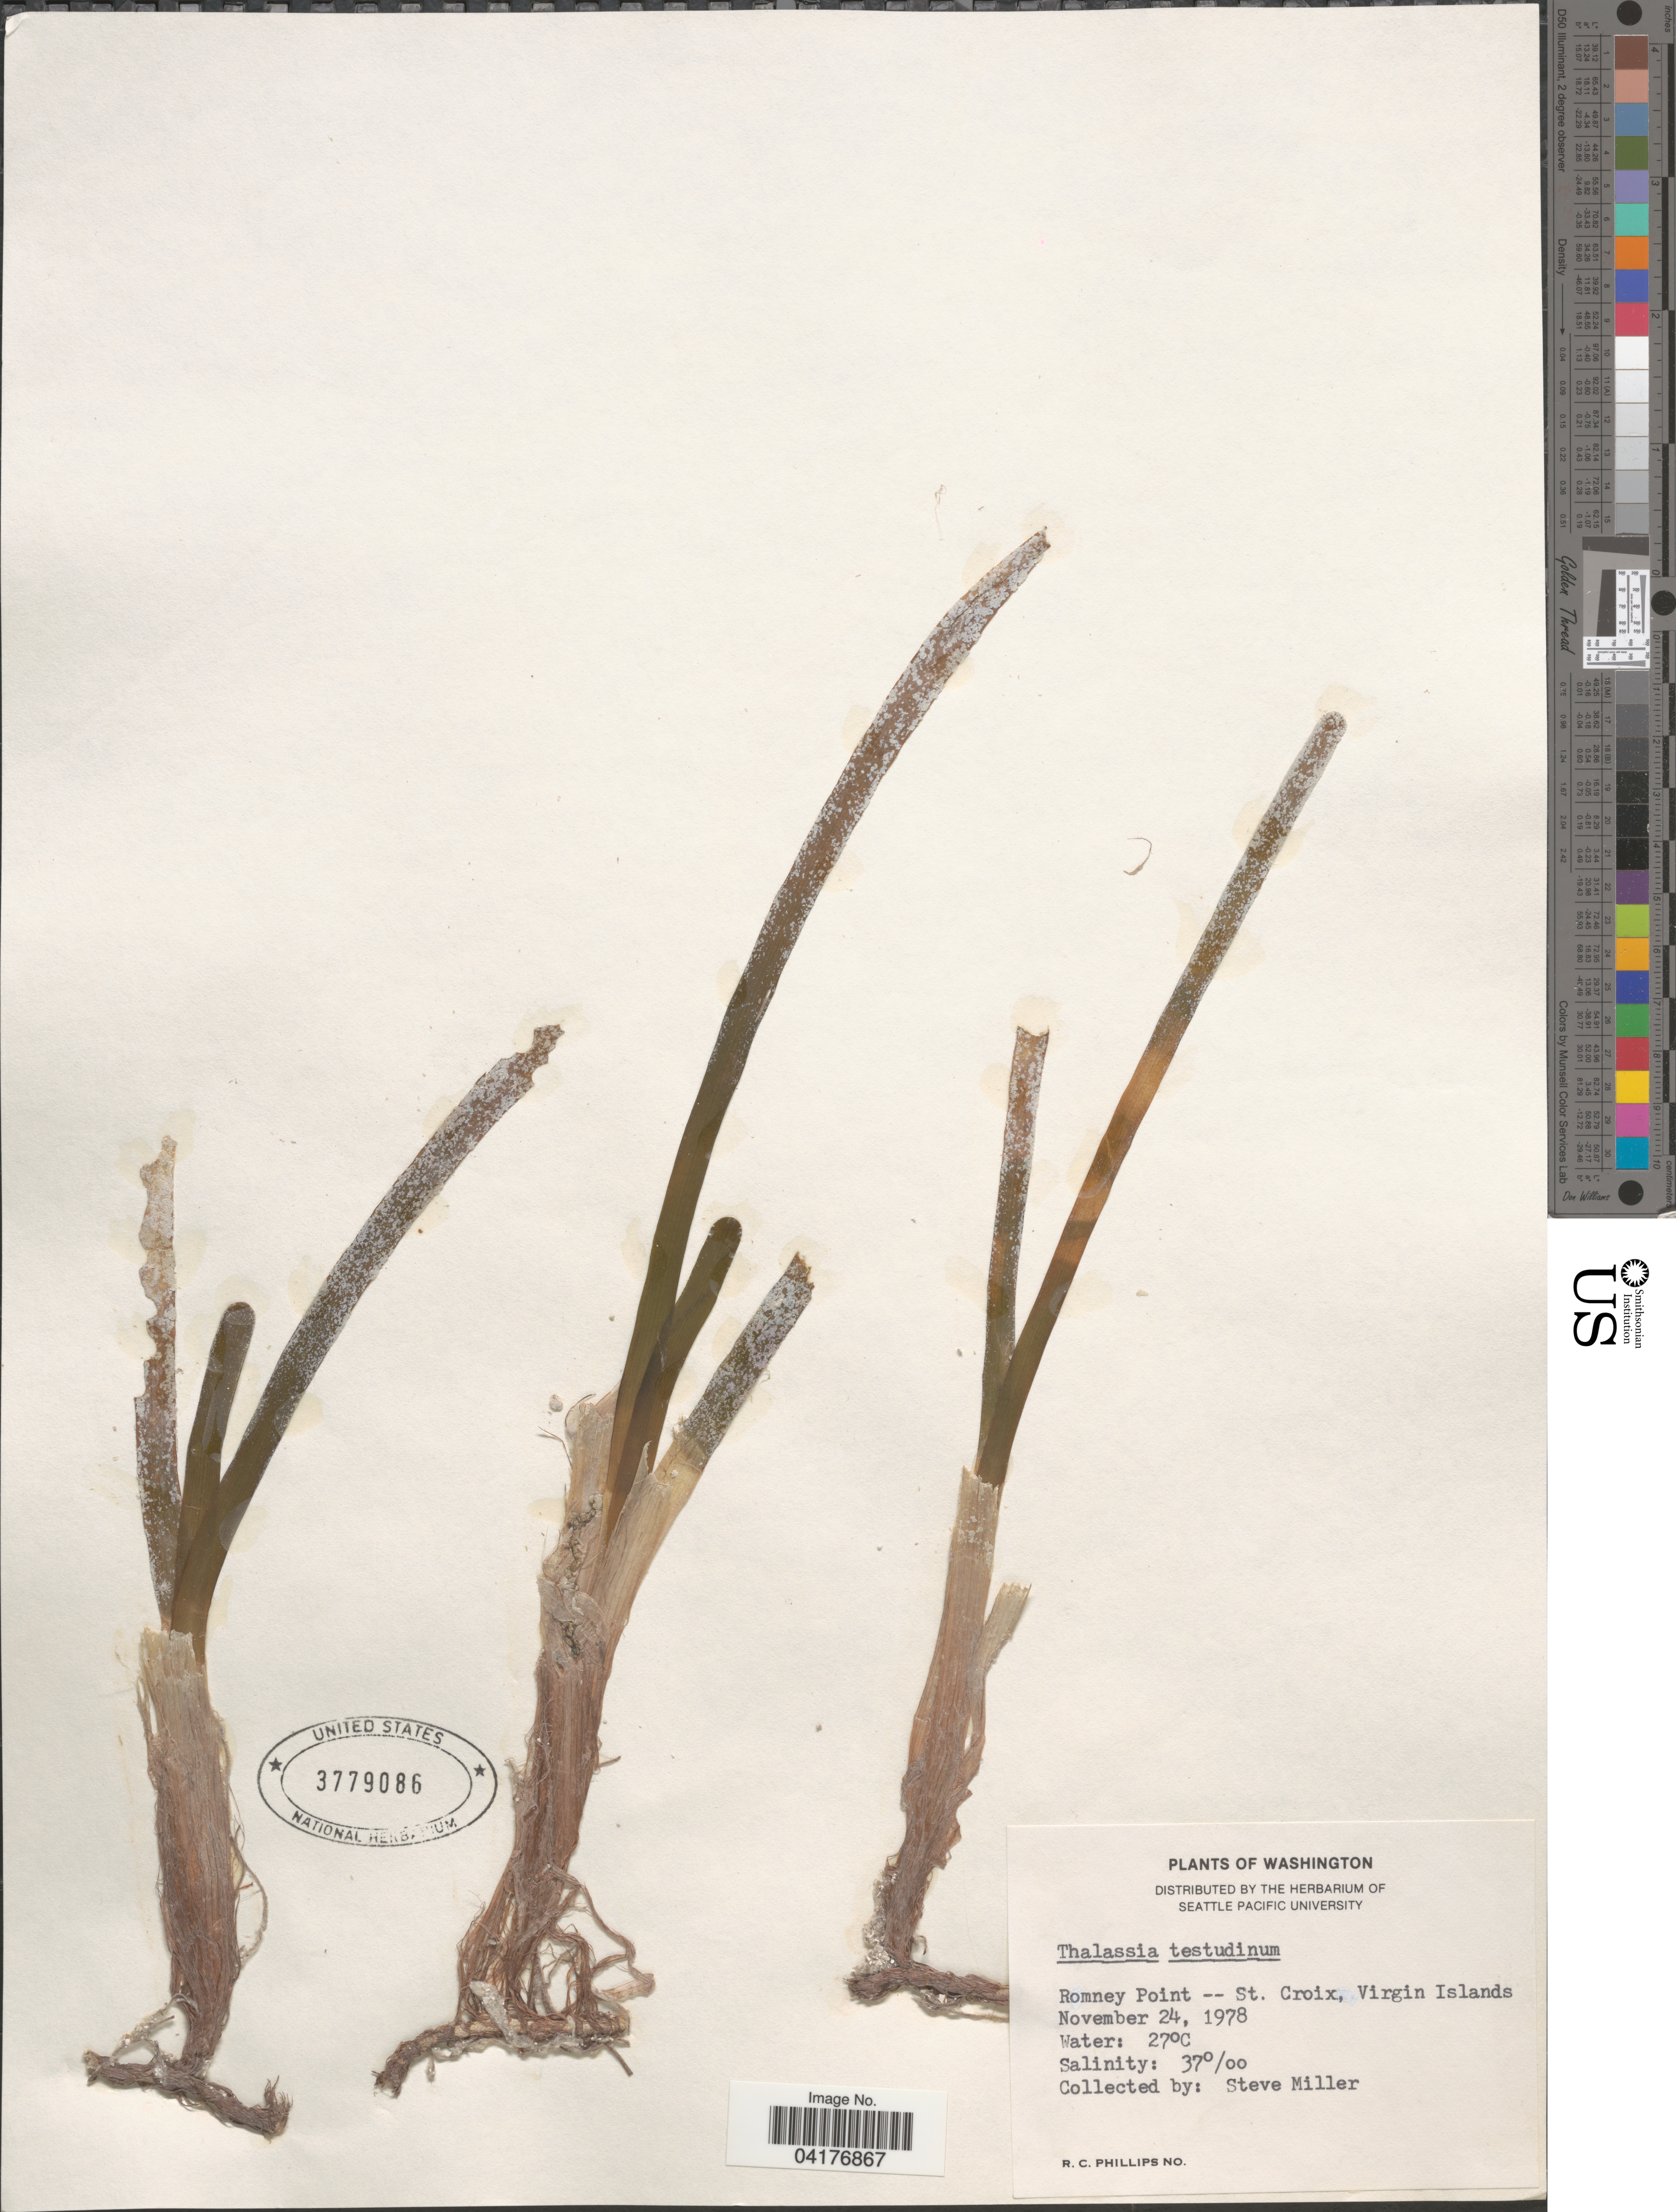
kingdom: Plantae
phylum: Tracheophyta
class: Liliopsida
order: Alismatales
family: Hydrocharitaceae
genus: Thalassia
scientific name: Thalassia testudinum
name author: Banks & Sol. ex K.D. Koenig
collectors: S. Miller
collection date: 1978-11-24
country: U.S. Virgin Islands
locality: Romney Point -- St. Croix, Virgin Islands.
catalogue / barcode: US 3779086